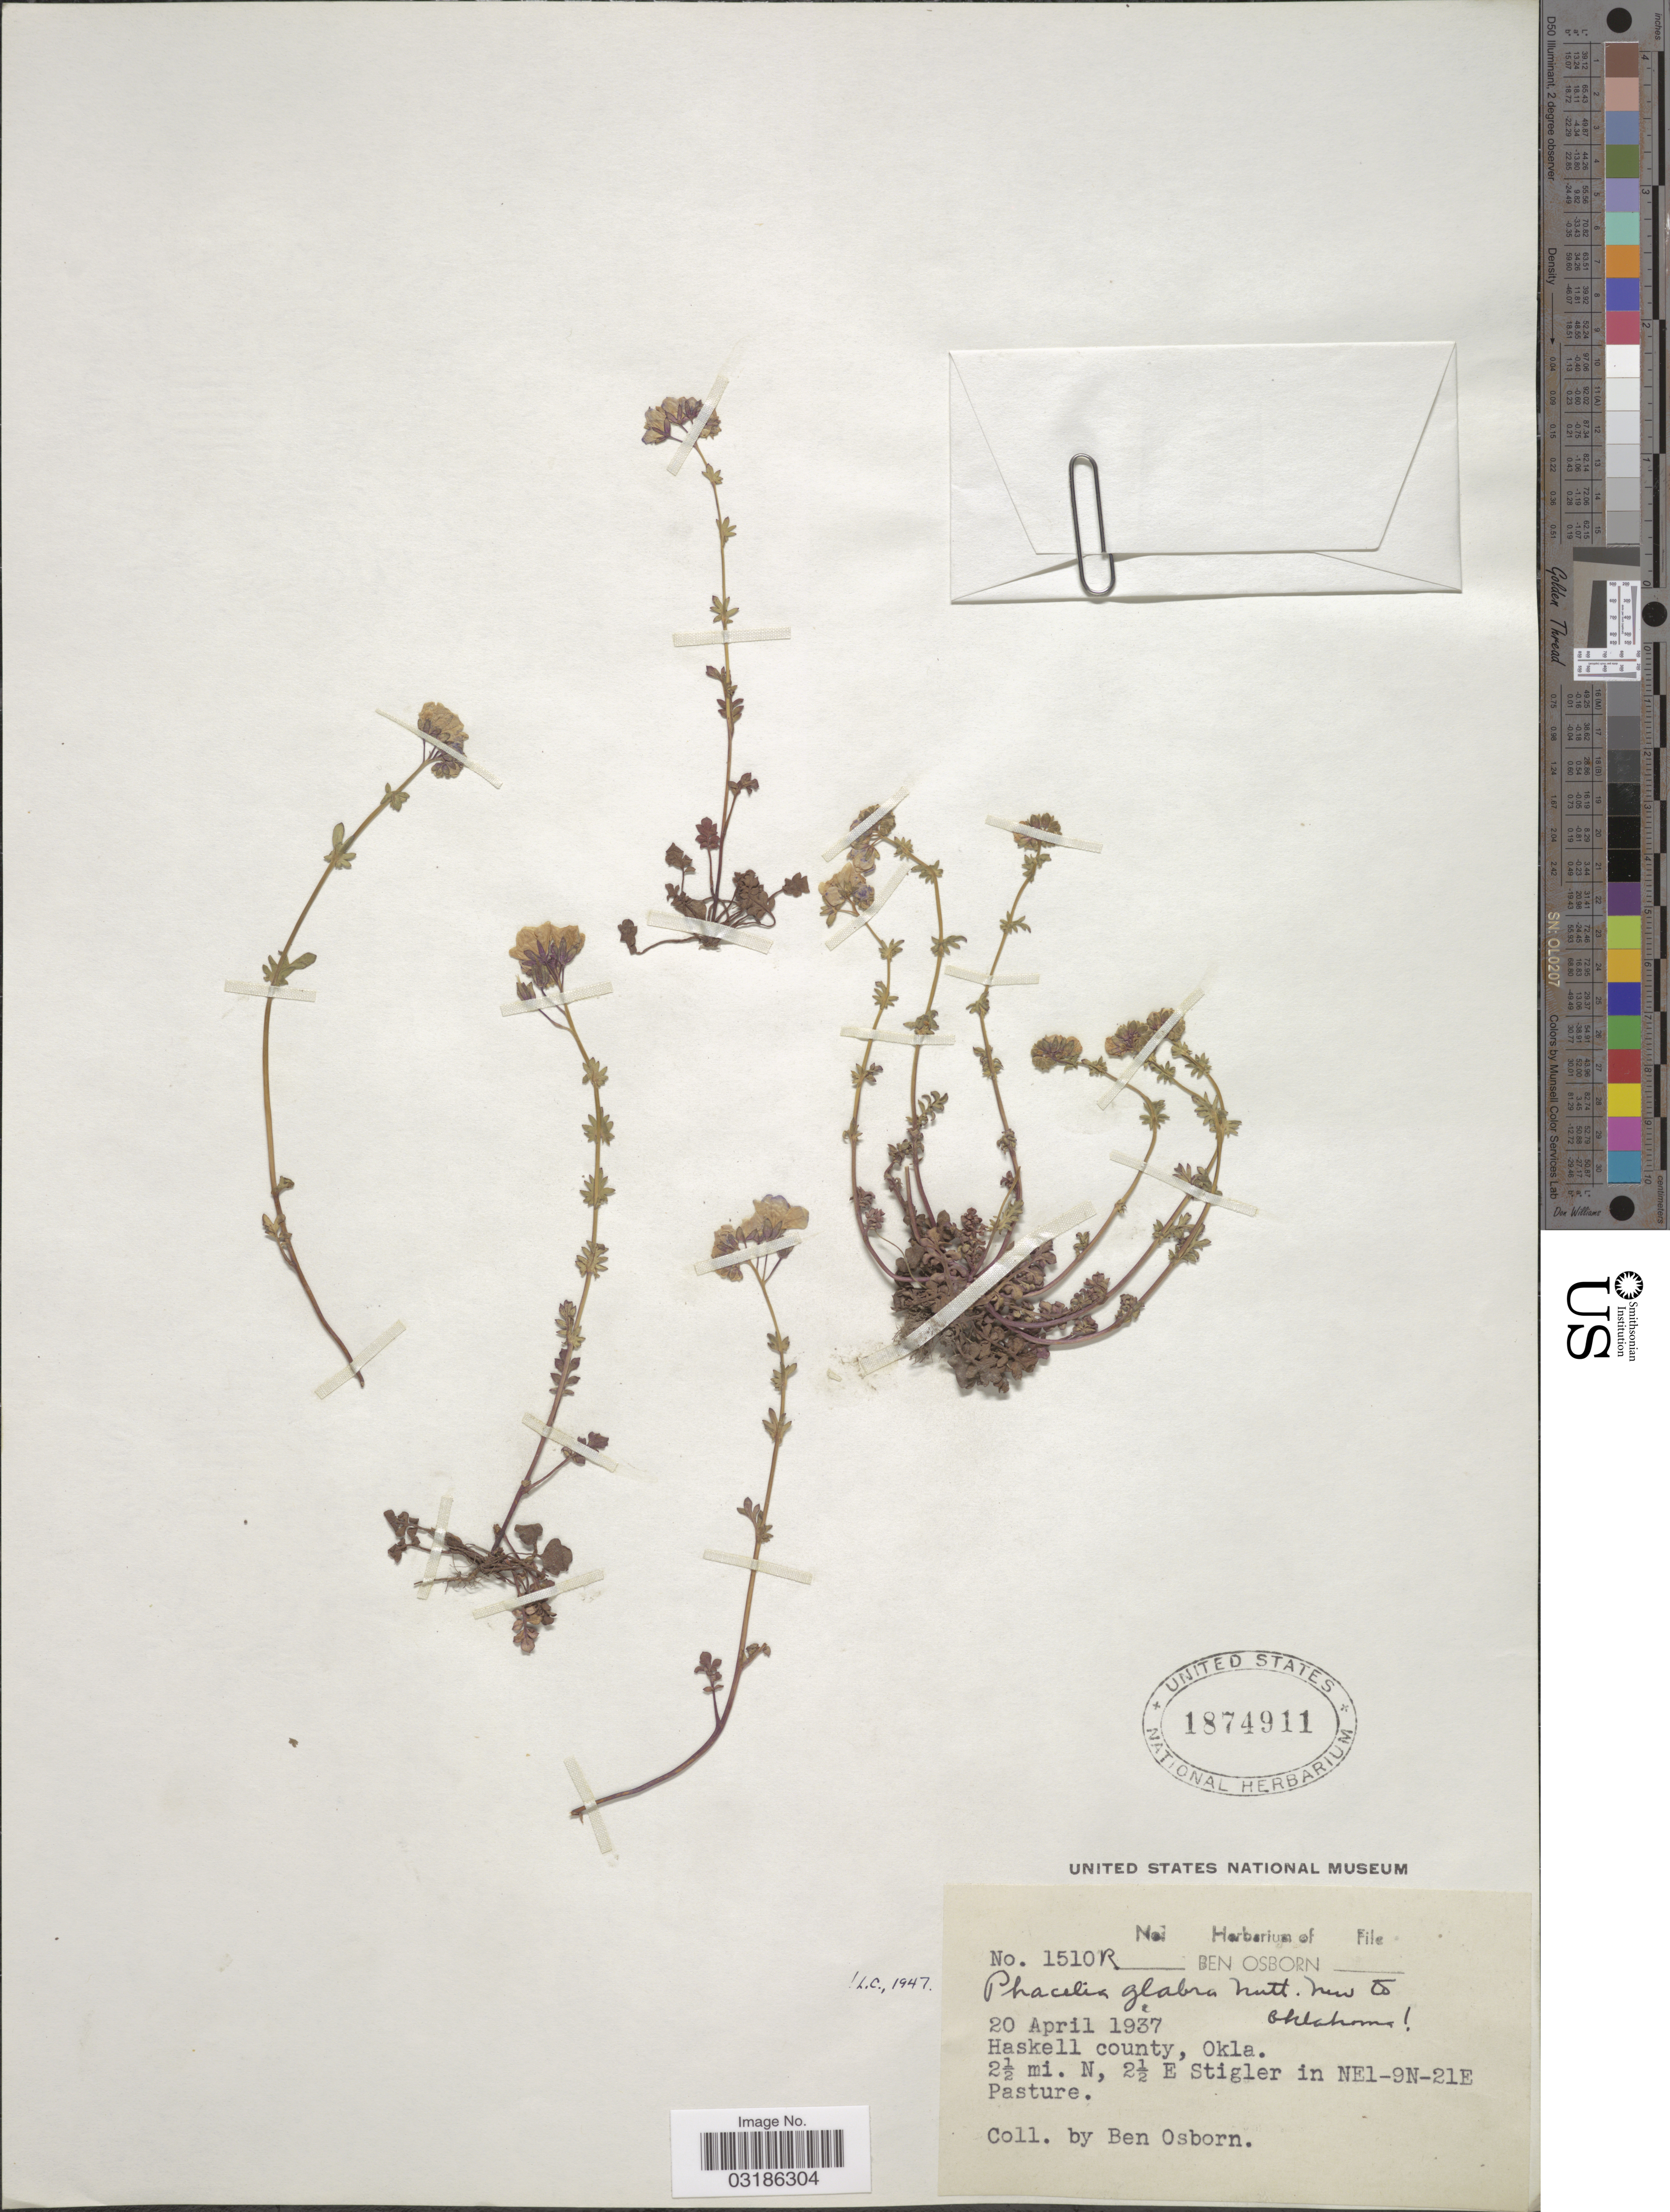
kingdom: Plantae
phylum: Tracheophyta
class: Magnoliopsida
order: Boraginales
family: Hydrophyllaceae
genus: Phacelia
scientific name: Phacelia glabra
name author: Nutt.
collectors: B. Osborn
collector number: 1510R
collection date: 1937-04-20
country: United States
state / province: Oklahoma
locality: Haskell county, Okla. 2½ mi. N, 2½ E Stigler in NE1-9N-21E.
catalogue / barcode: US 1874911